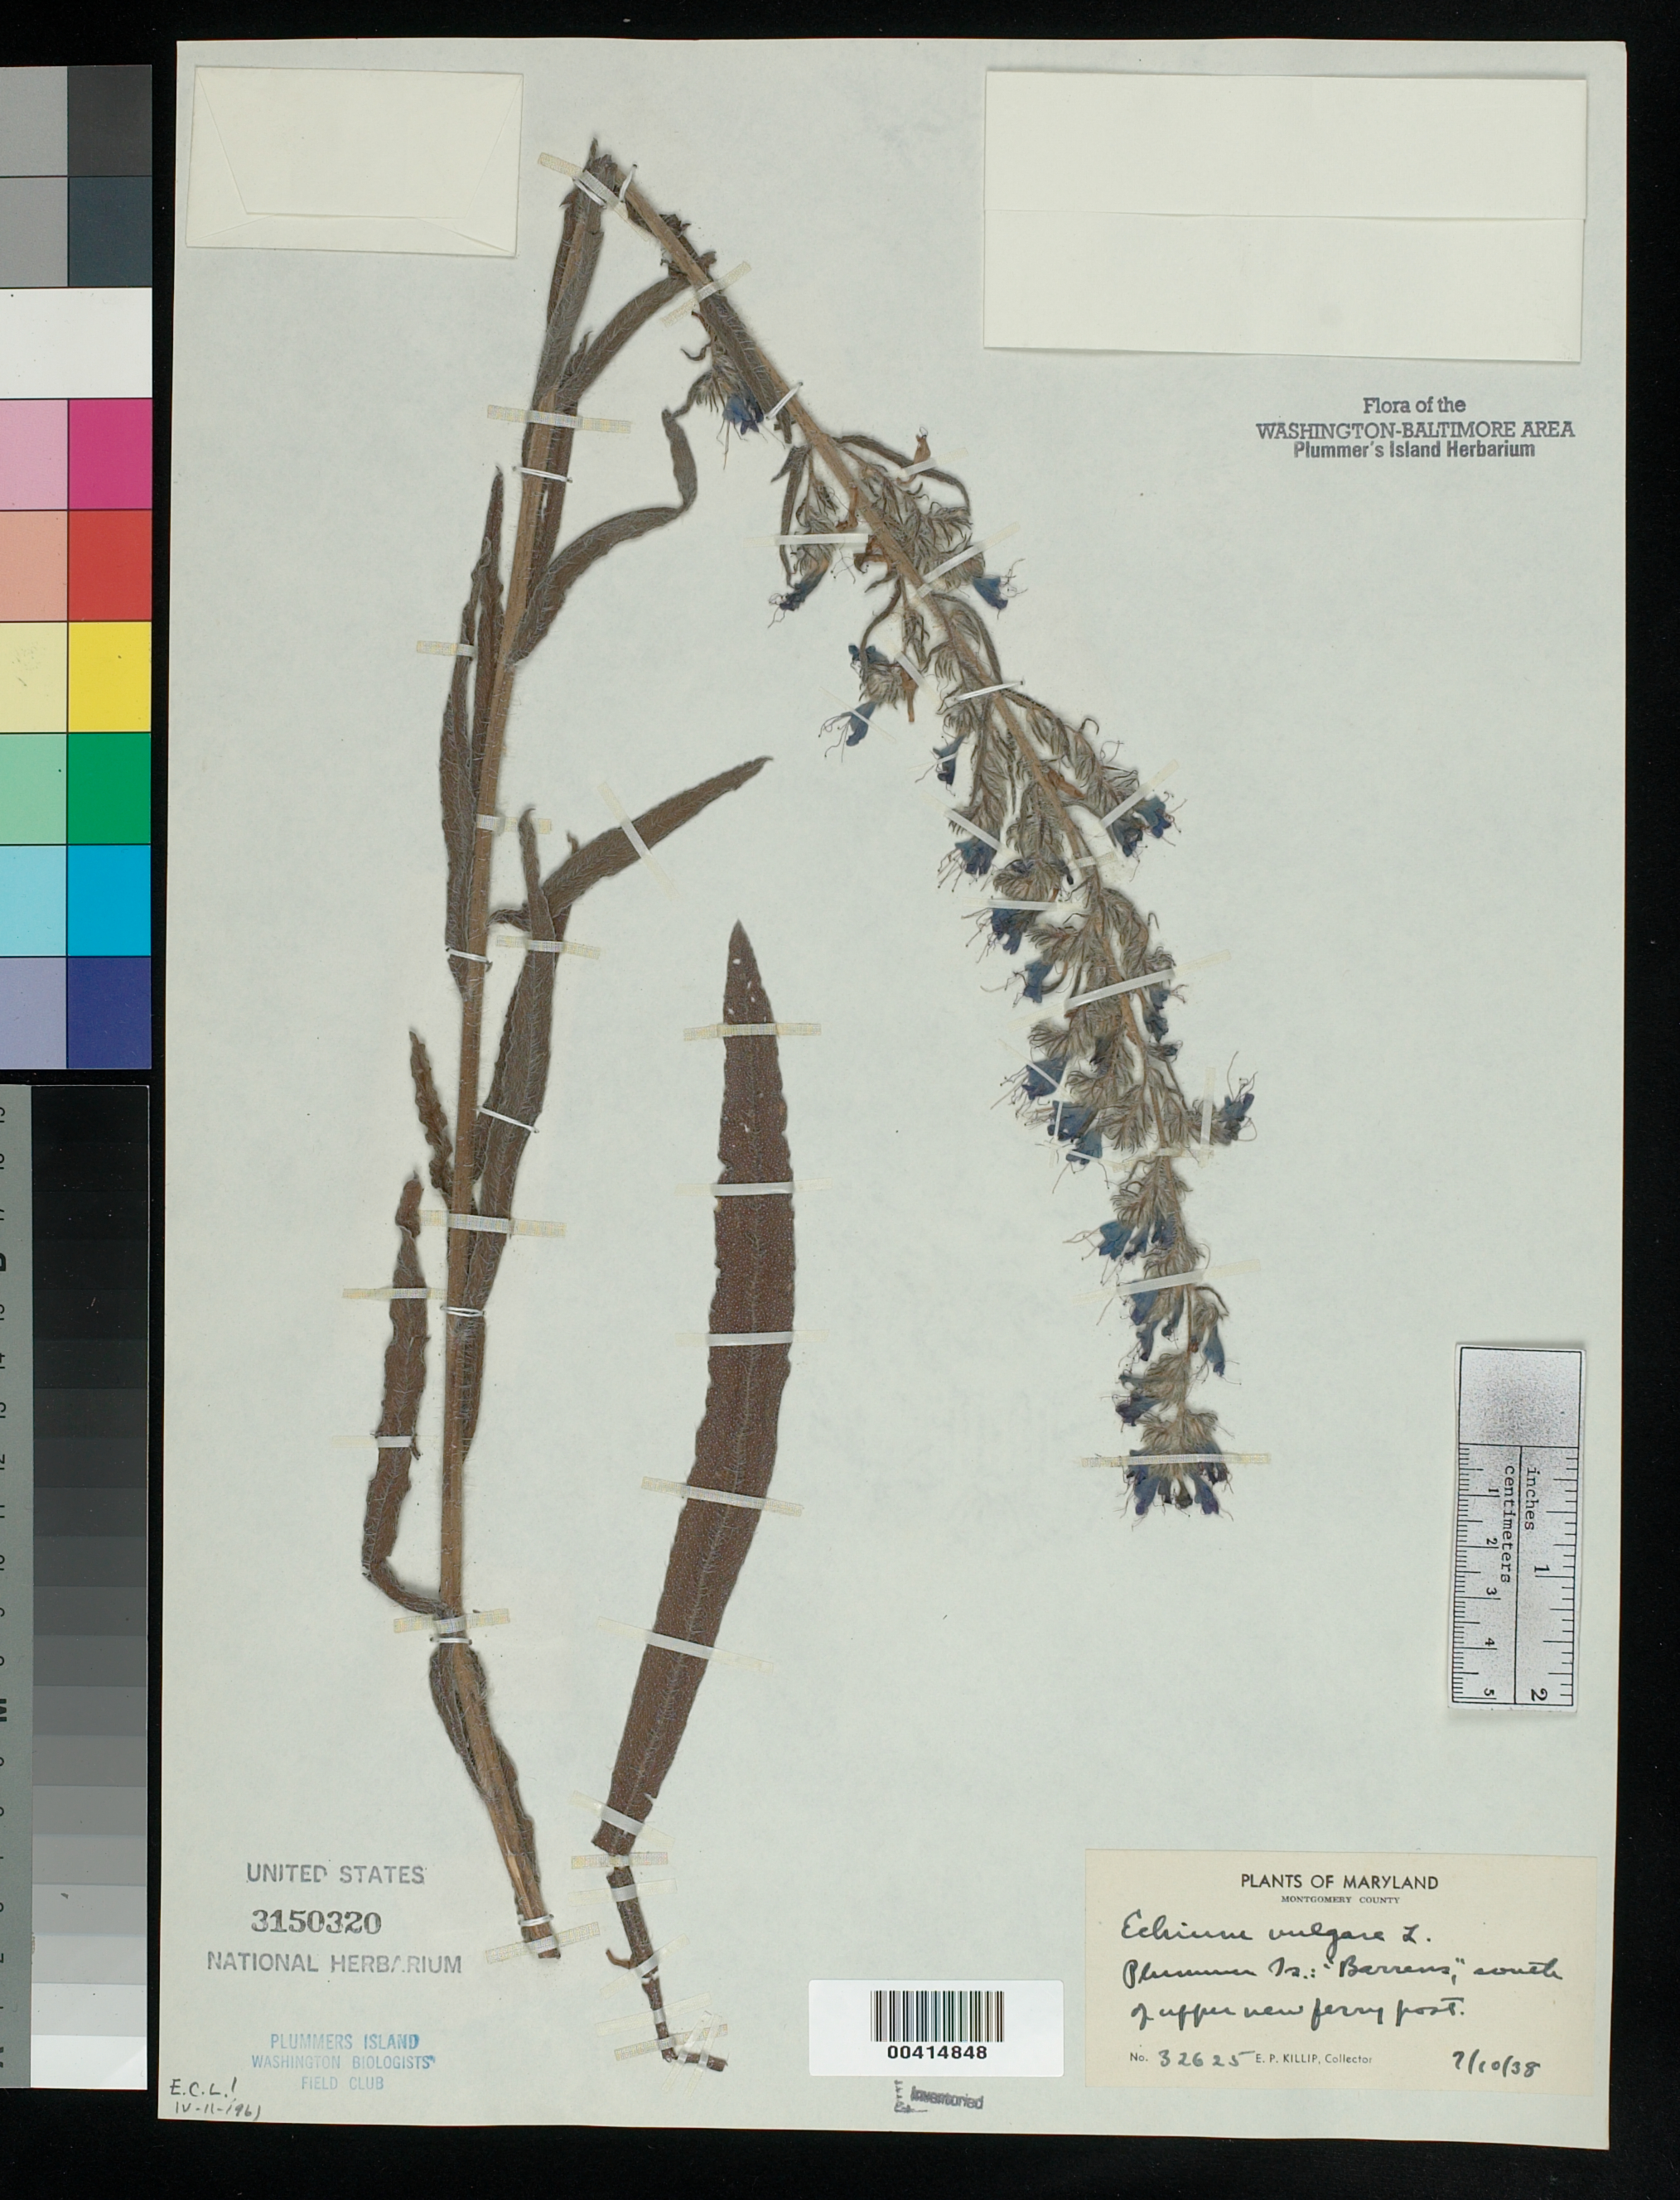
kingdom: Plantae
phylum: Tracheophyta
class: Magnoliopsida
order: Boraginales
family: Boraginaceae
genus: Echium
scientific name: Echium vulgare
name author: L.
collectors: E. P. Killip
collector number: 32625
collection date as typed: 10 Jul 1938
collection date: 1938-07-10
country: United States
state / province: Maryland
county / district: Montgomery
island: Plummers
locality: Plummer's Island; "barrens" south of upper new ferry post C. & O. Canal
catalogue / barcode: US 3150320